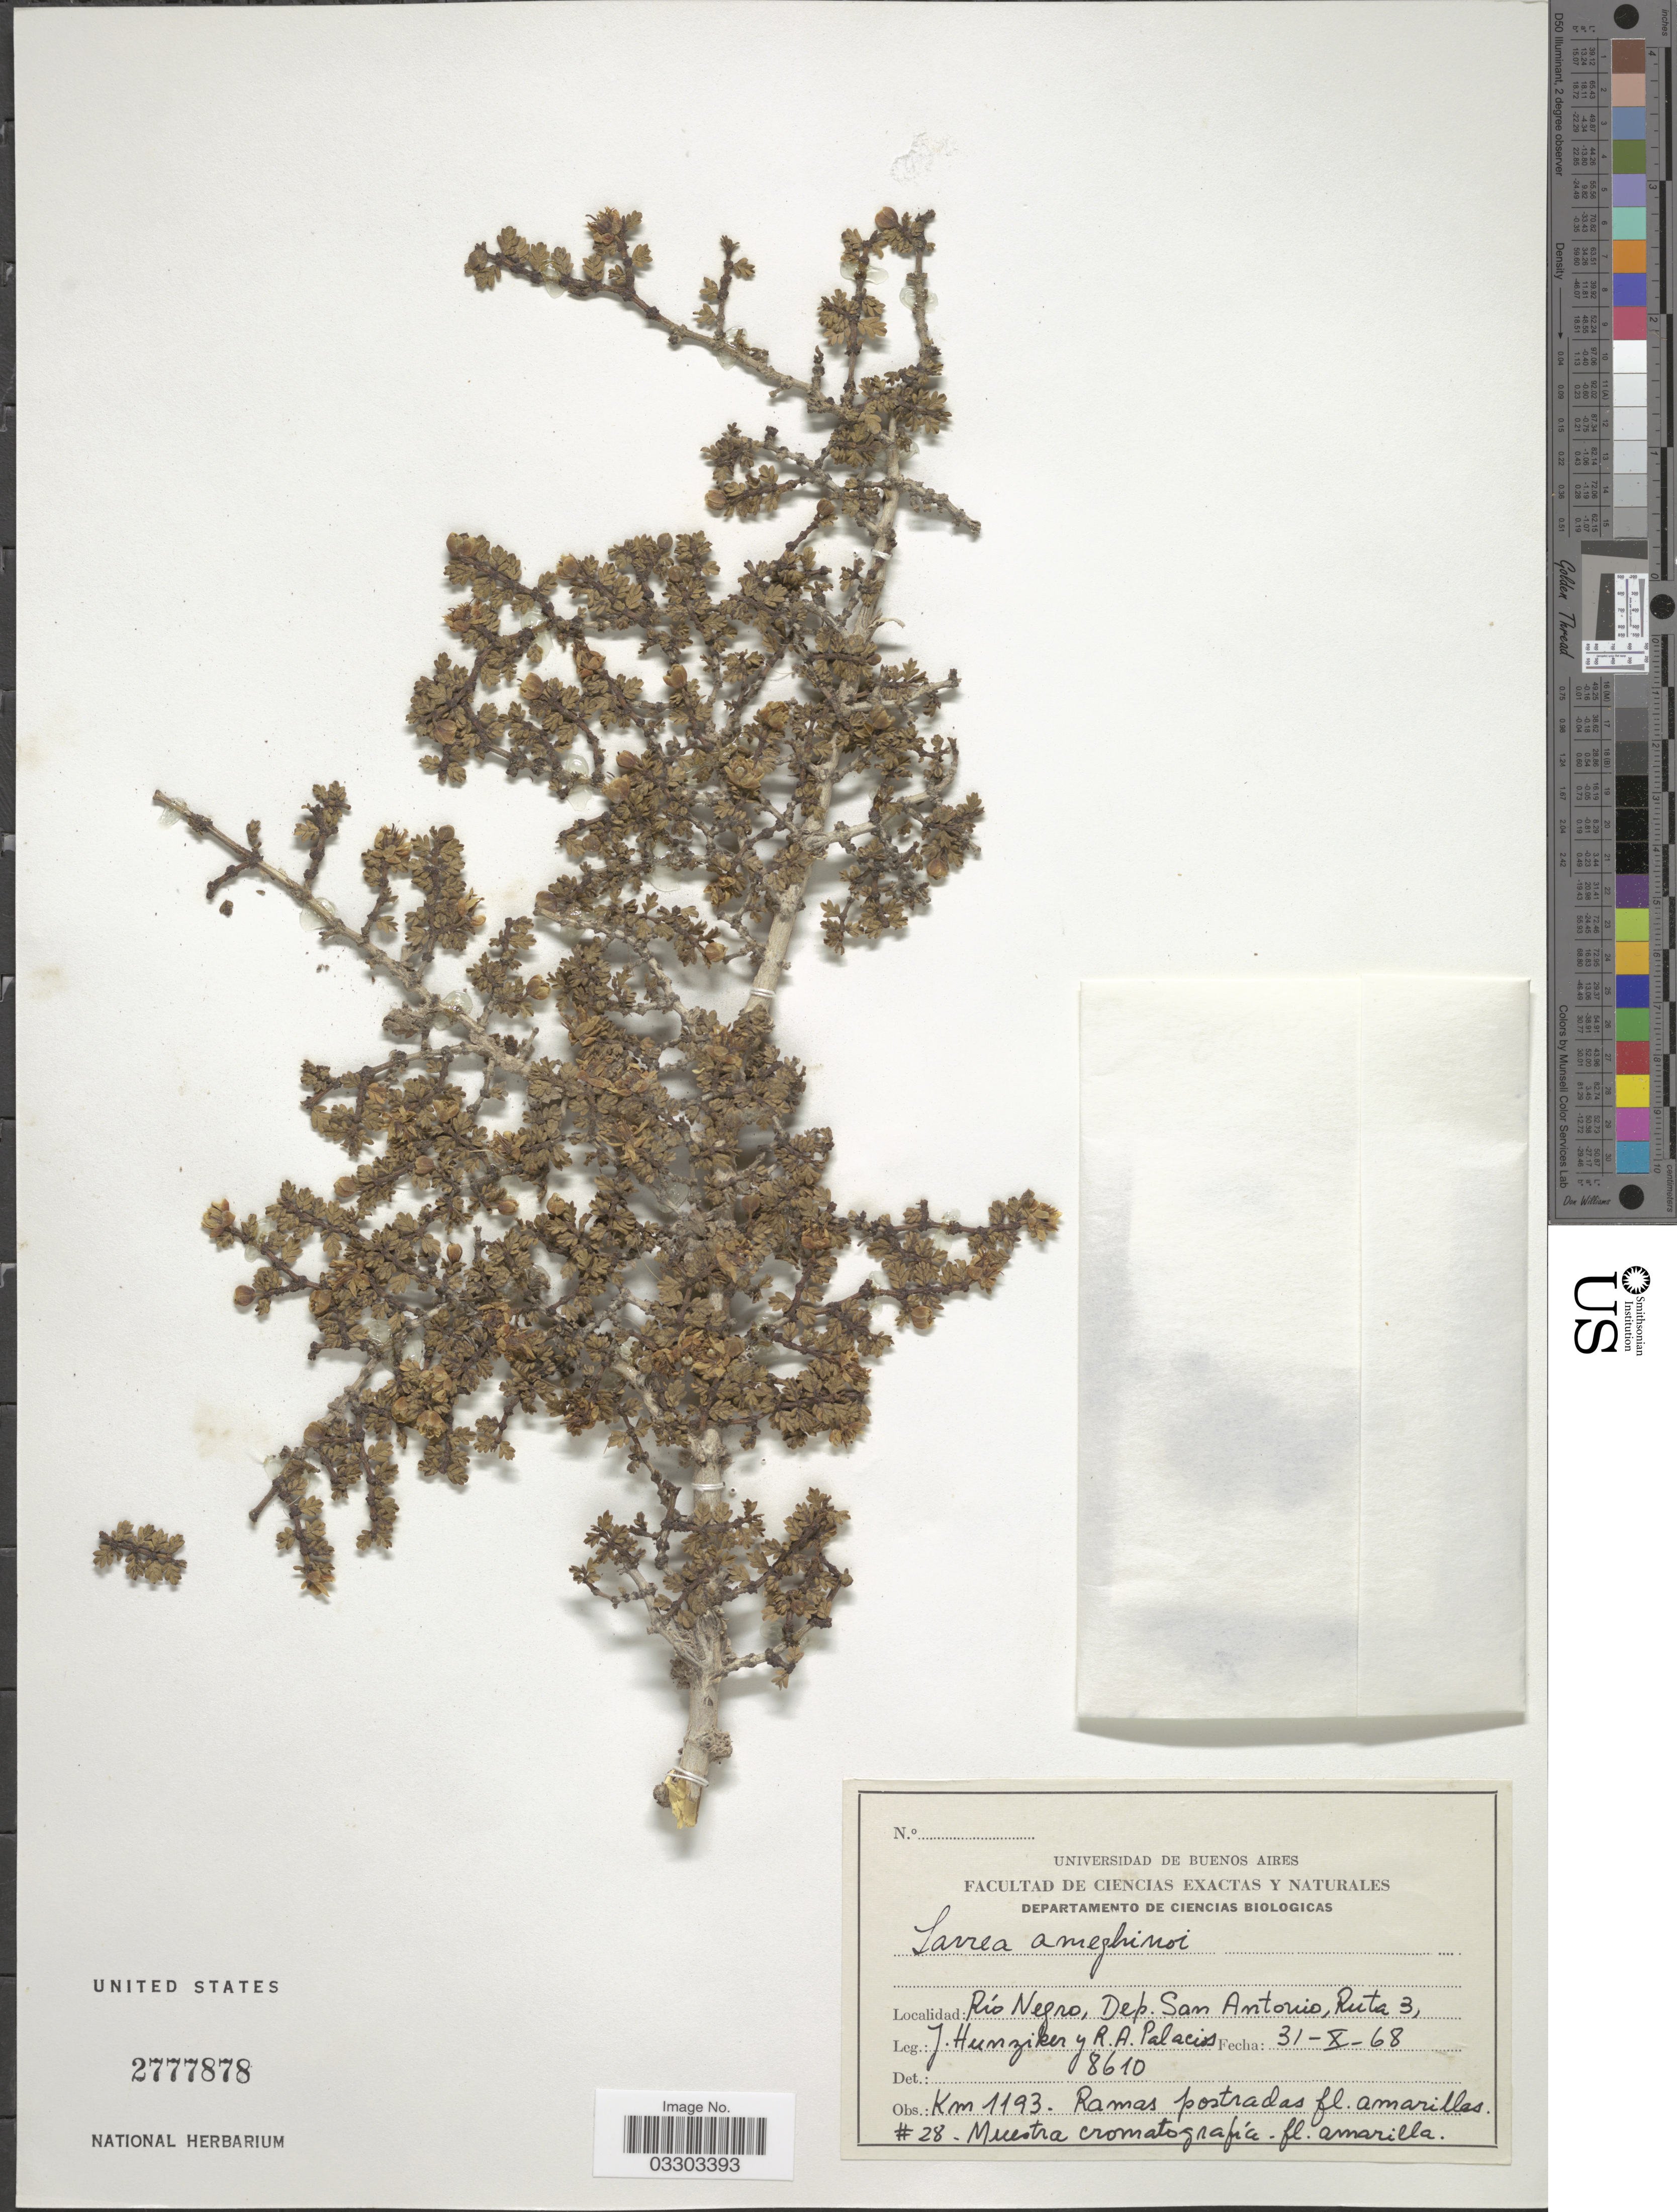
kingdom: Plantae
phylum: Tracheophyta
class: Magnoliopsida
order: Zygophyllales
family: Zygophyllaceae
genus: Larrea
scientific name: Larrea ameghinoi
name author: Speg.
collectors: J. Hunziker & R. Palacios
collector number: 8610?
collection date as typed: Transcribed d/m/y: 31/10/68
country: Argentina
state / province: Rio Negro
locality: Dep. San Antonio, Ruta 3, Km 1193.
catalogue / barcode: US 2777878